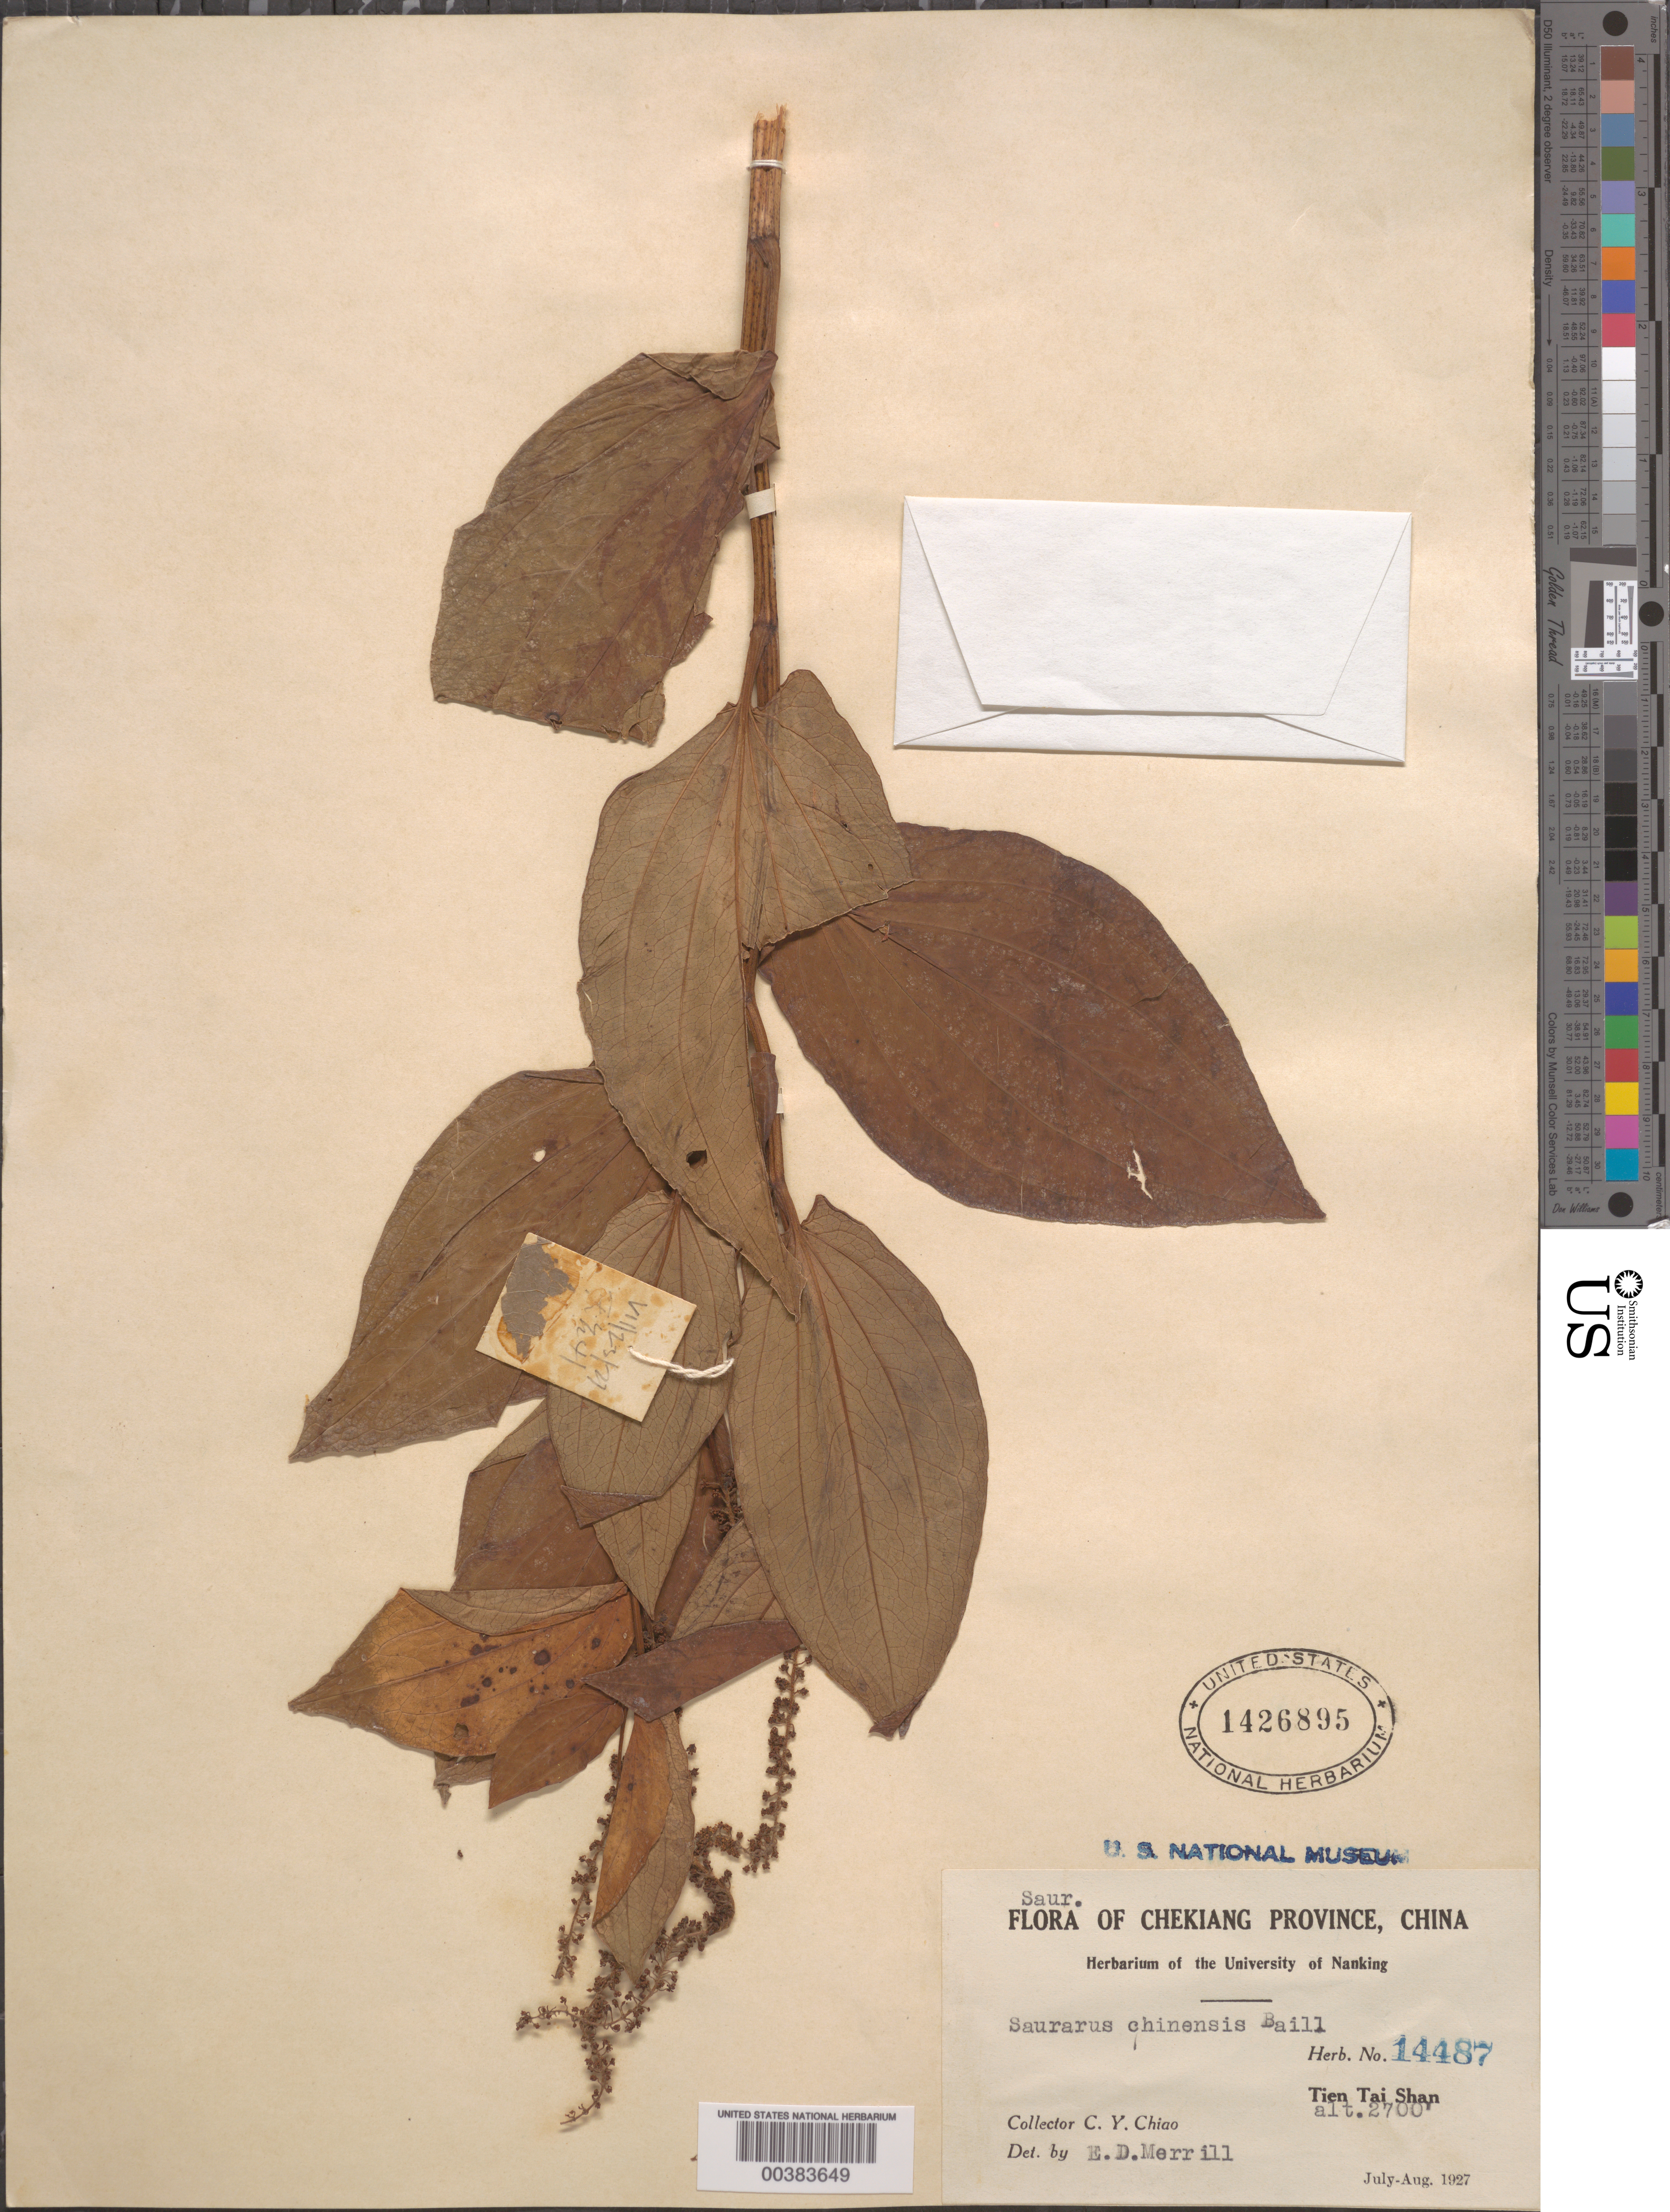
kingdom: Plantae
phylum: Tracheophyta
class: Magnoliopsida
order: Piperales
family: Saururaceae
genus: Saururus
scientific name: Saururus chinensis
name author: (Lour.) Baill.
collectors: C. Y. Chiao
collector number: Univ. Nanking Herb. 14487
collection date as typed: Jul 1927 to -- Aug 1927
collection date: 1927-07/1927-08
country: China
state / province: Zhejiang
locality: Tien tai shan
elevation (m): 823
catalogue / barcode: US 1426895